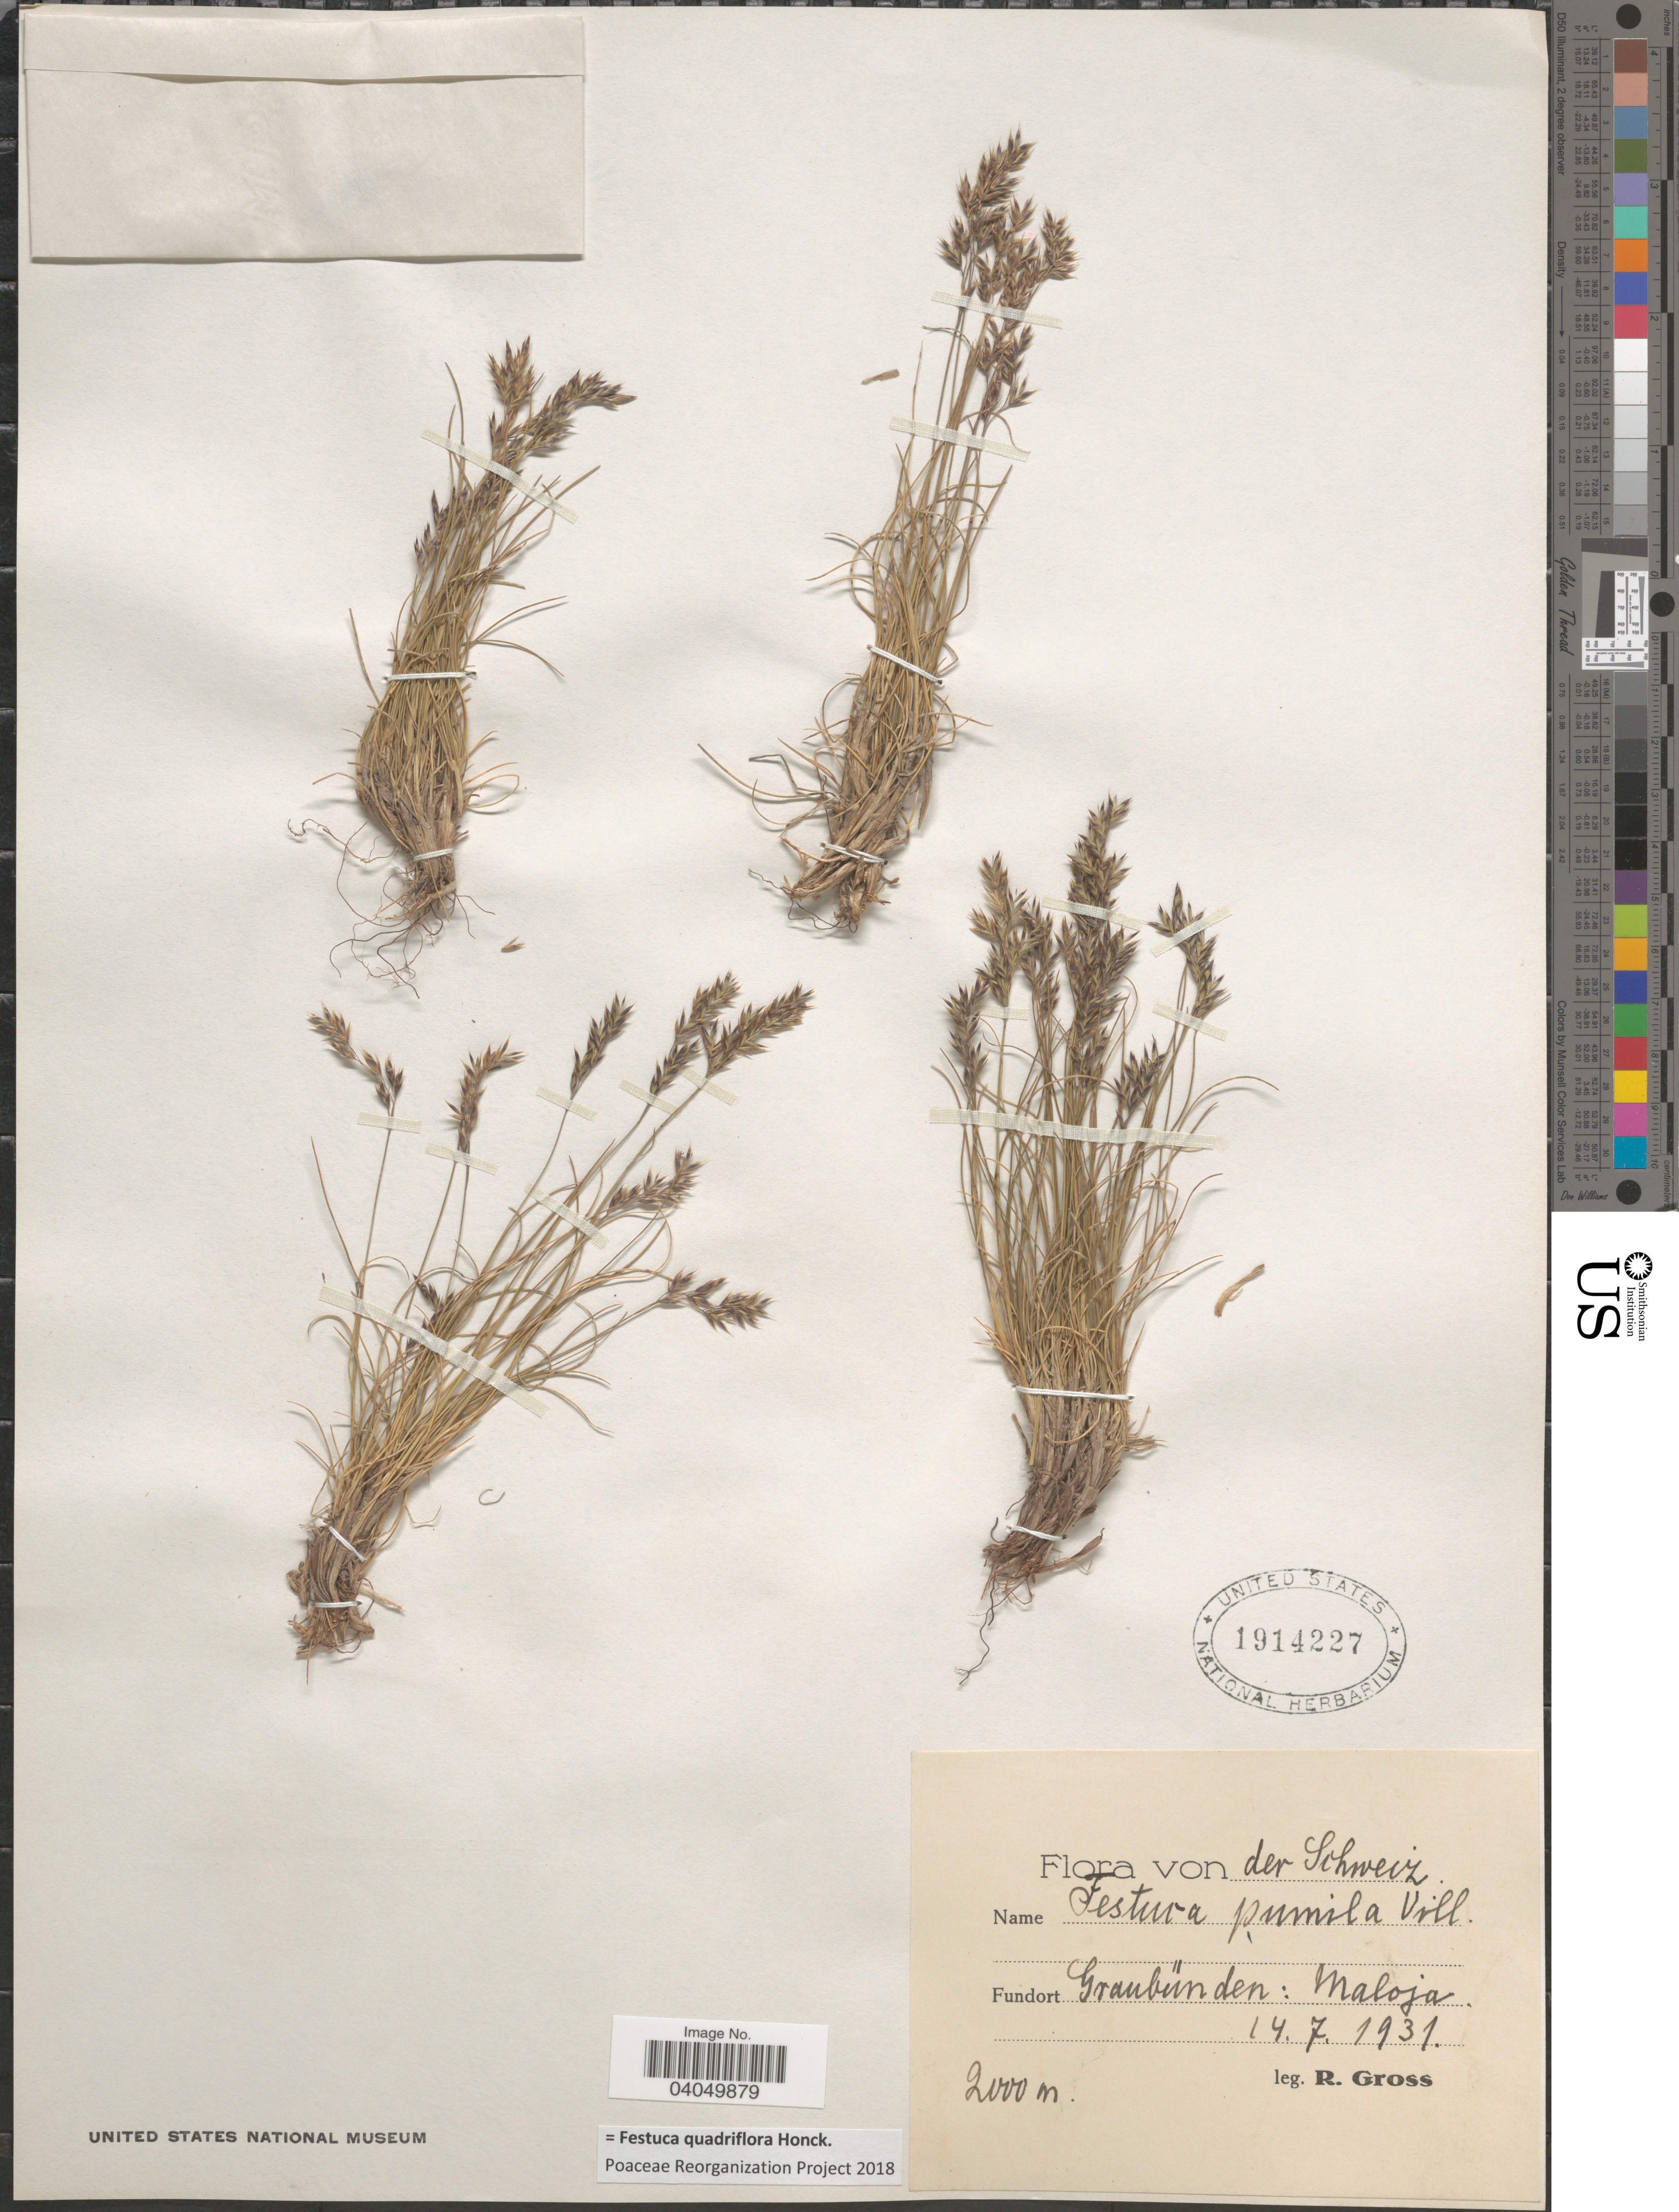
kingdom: Plantae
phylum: Tracheophyta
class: Liliopsida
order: Poales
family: Poaceae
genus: Festuca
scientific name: Festuca quadriflora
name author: Honck.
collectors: R. Gross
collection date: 1931-07-14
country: Switzerland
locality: Der Schweiz. Fundort Graunbünden: Maloja.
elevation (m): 2000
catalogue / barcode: US 1914227